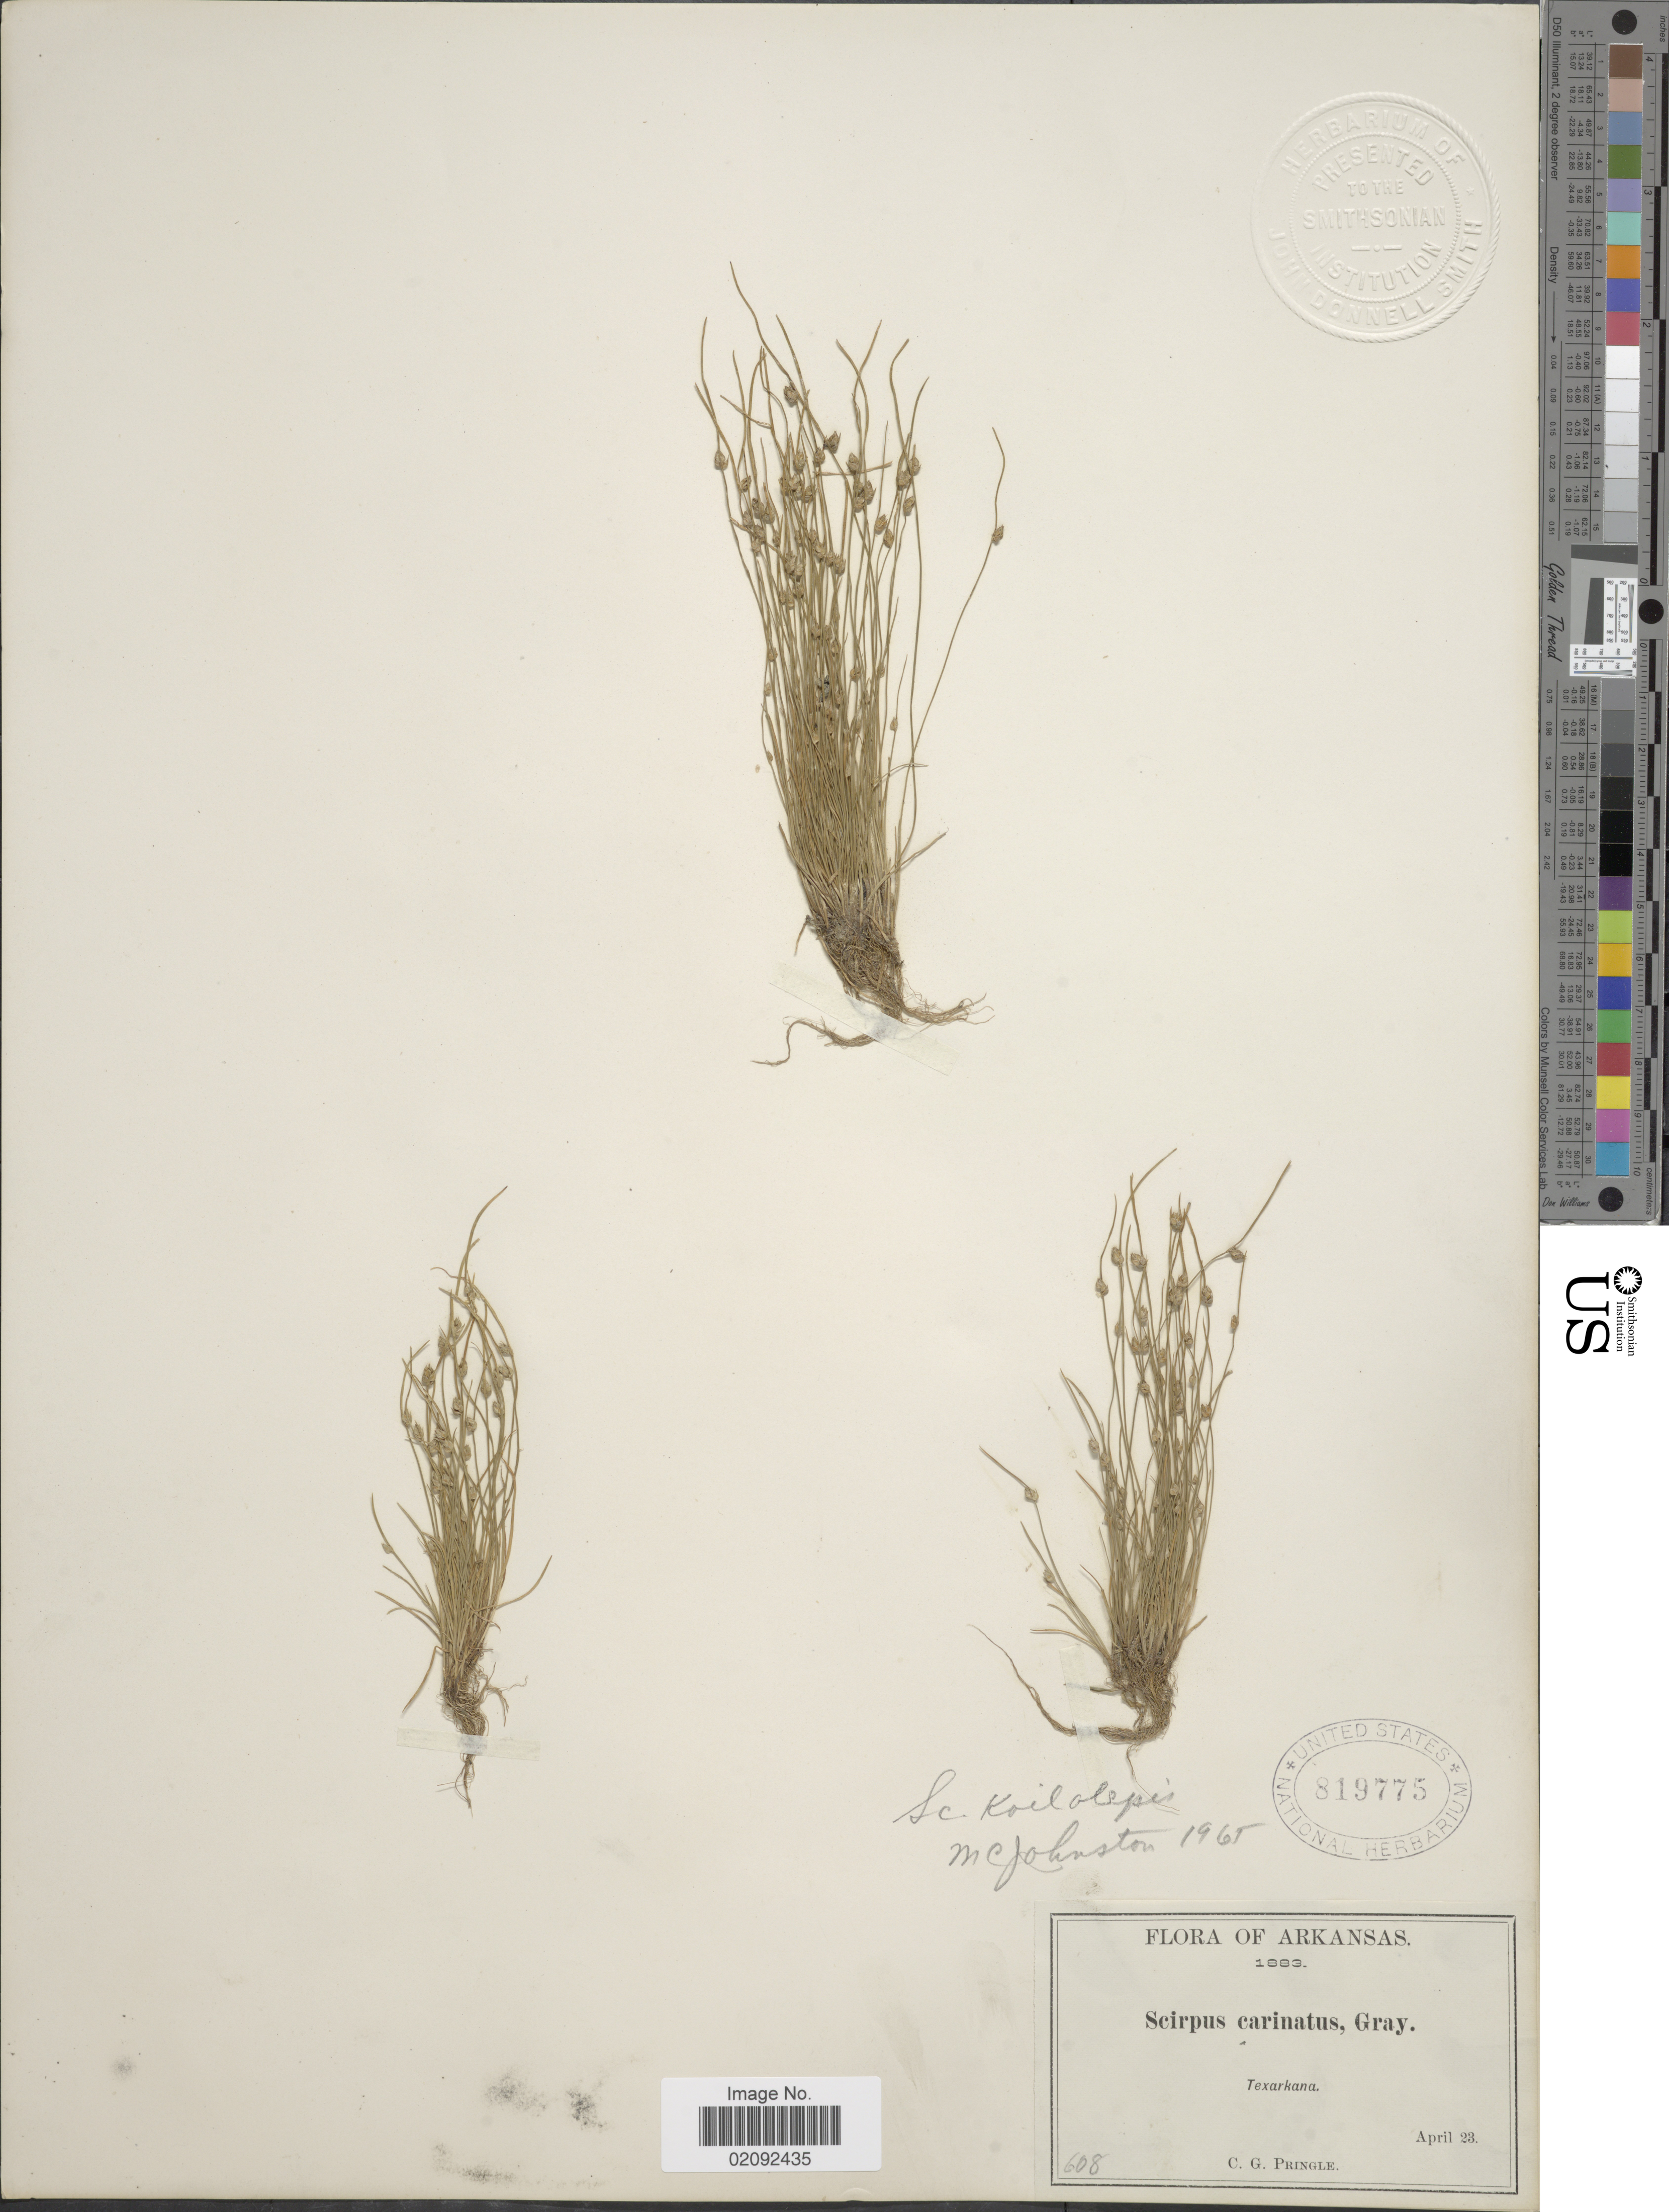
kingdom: Plantae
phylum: Tracheophyta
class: Liliopsida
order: Poales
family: Cyperaceae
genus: Isolepis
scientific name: Isolepis carinata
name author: Hook. & Arn. ex Torr.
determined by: Strong, M. T., (US), Smithsonian Institution - National Museum of Natural History (UNITED STATES)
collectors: C. G. Pringle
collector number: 608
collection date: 1883-04-23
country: United States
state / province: Arkansas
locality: Texarkana.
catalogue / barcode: US 819775